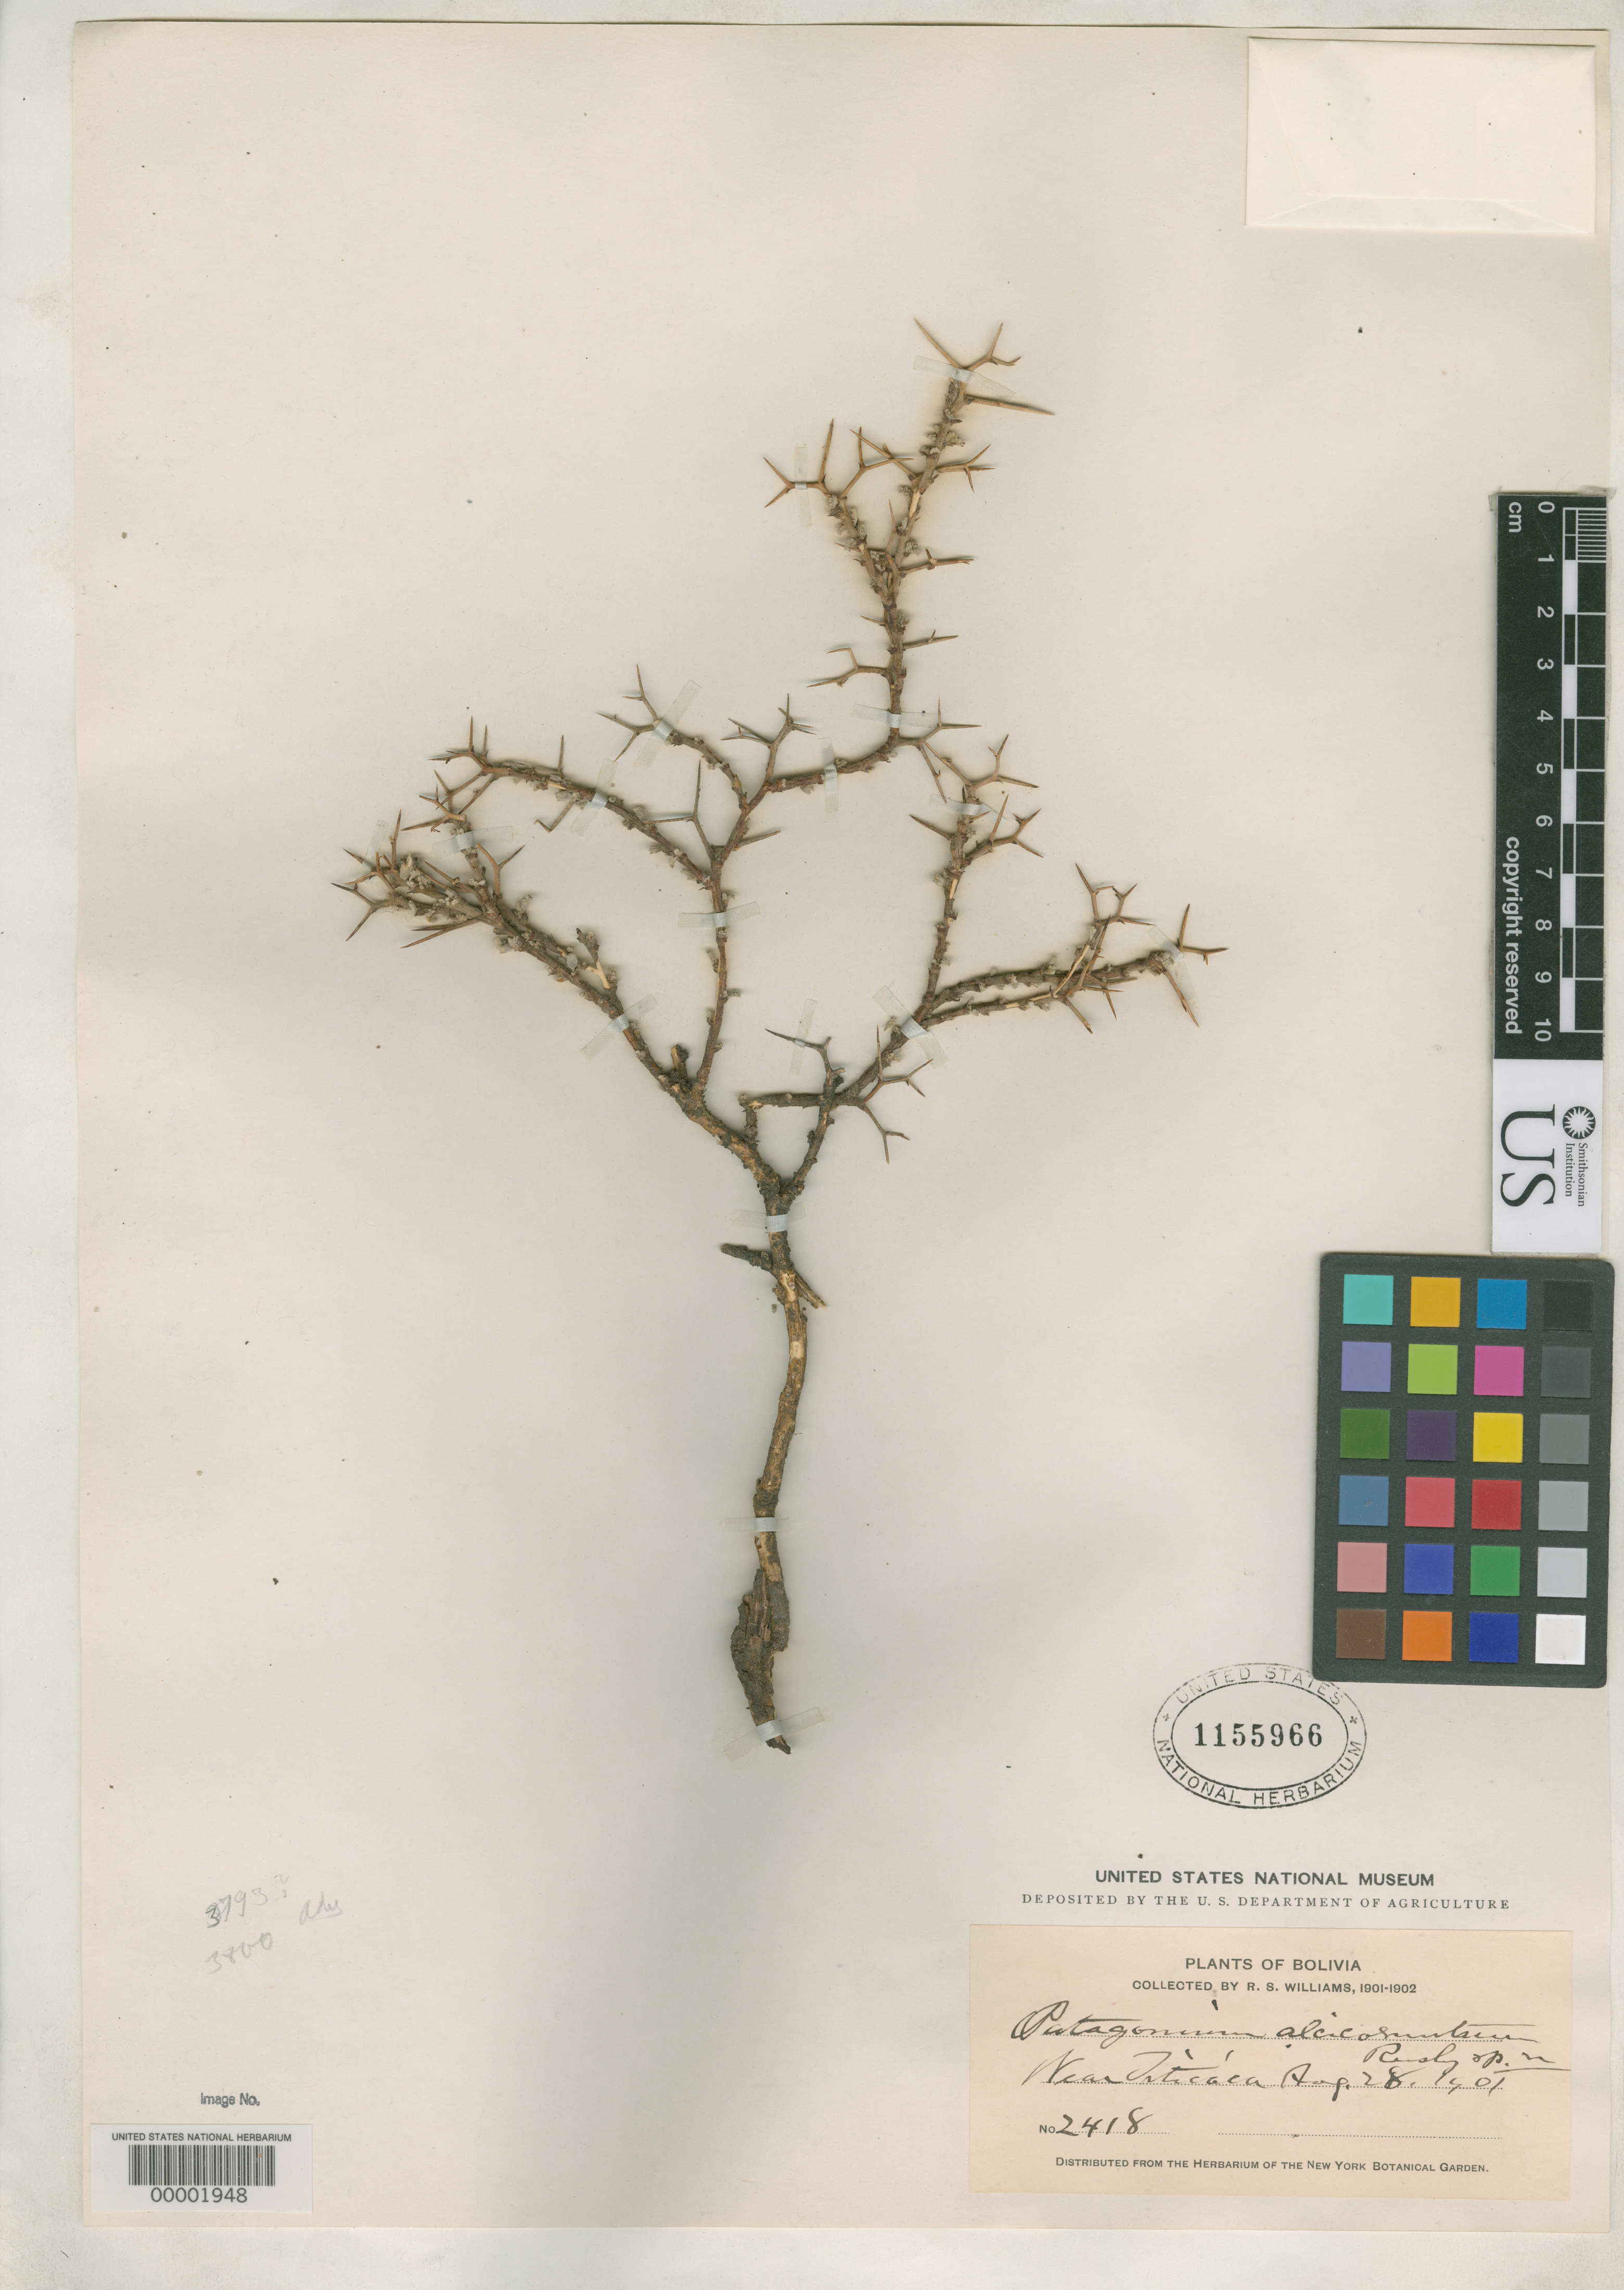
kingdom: Plantae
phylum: Tracheophyta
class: Magnoliopsida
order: Fabales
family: Fabaceae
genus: Patagonium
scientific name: Patagonium alcicornutum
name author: Rusby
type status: Isotype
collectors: R. S. Williams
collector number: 2418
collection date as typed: Aug. 28, 1901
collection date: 1901-08-28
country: Bolivia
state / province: La Paz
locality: Near Lago Titicaca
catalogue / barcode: US 1155966